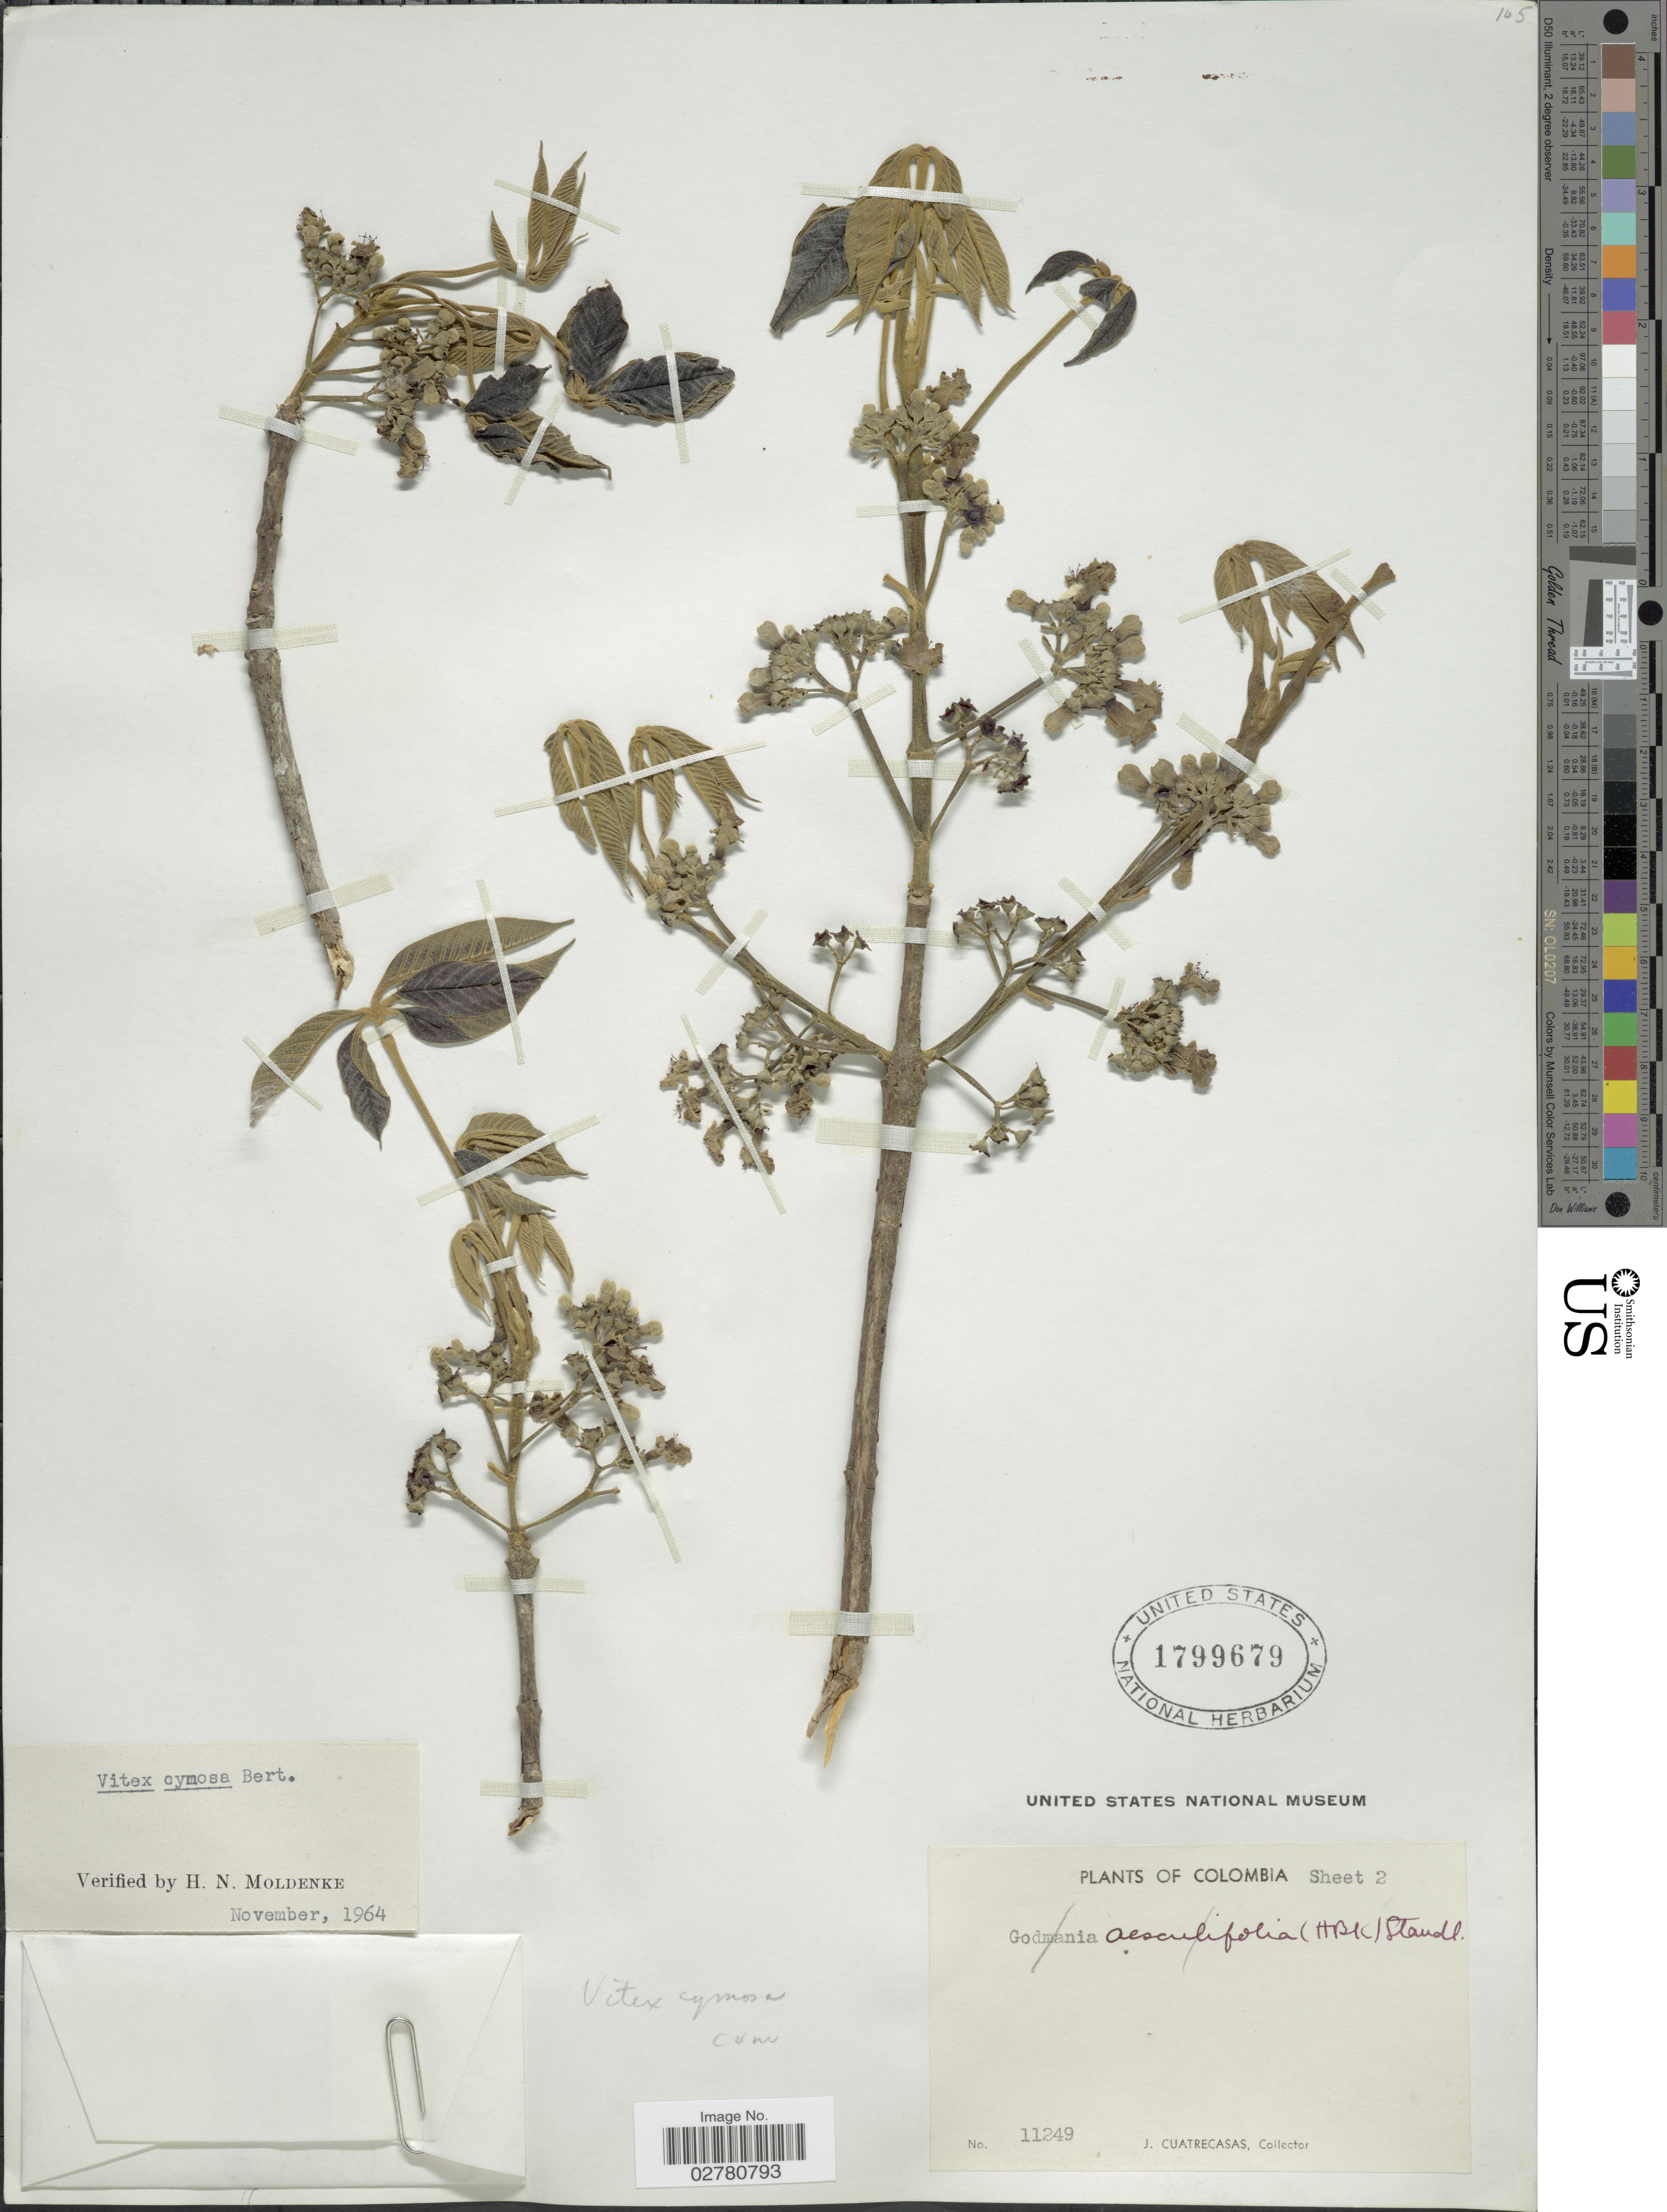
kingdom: Plantae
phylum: Tracheophyta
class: Magnoliopsida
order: Lamiales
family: Lamiaceae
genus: Vitex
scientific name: Vitex cymosa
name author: Bertero ex Spreng.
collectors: J. Cuatrecasas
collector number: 11249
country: Colombia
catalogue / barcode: US 1799679